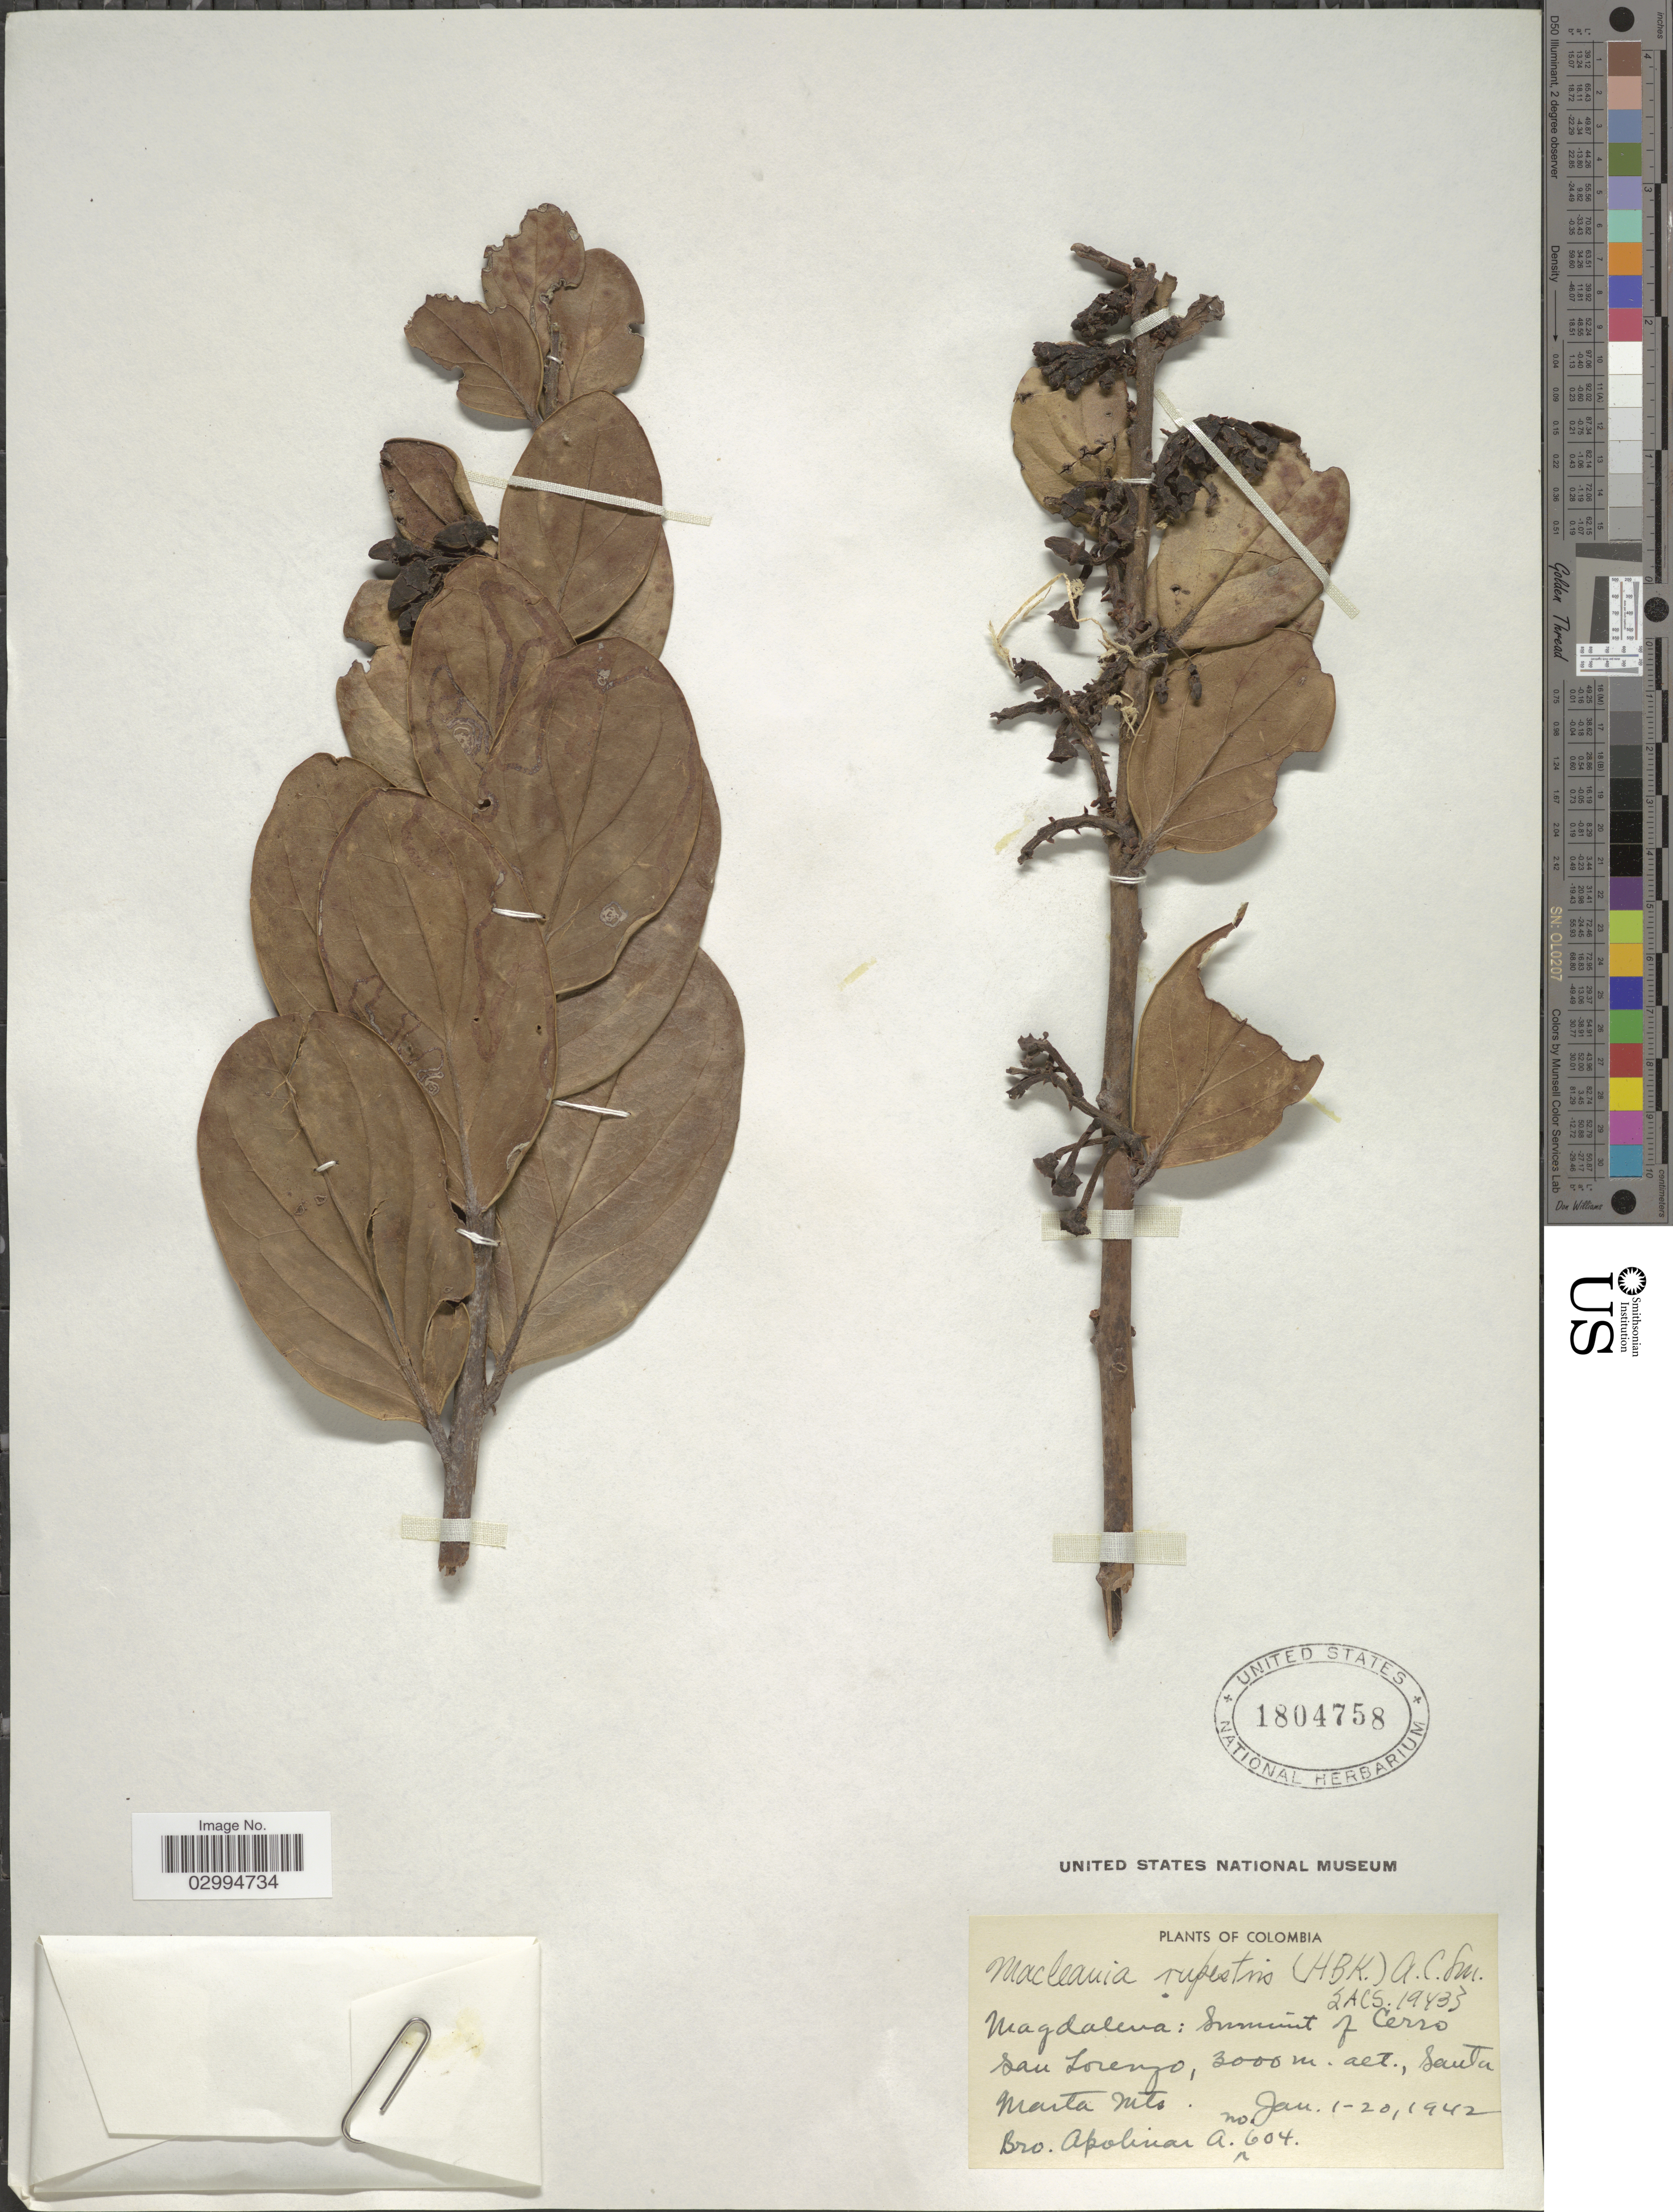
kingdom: Plantae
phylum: Tracheophyta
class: Magnoliopsida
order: Ericales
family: Ericaceae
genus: Macleania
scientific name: Macleania rupestris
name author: (Kunth) A.C. Sm.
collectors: Bro. Apolinar A.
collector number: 604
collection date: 1942-01-01/1942-01-20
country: Colombia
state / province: Magdalena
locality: Summit of Cerro San Lorenzo. Santa Marta Mts.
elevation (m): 3000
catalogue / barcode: US 1804758